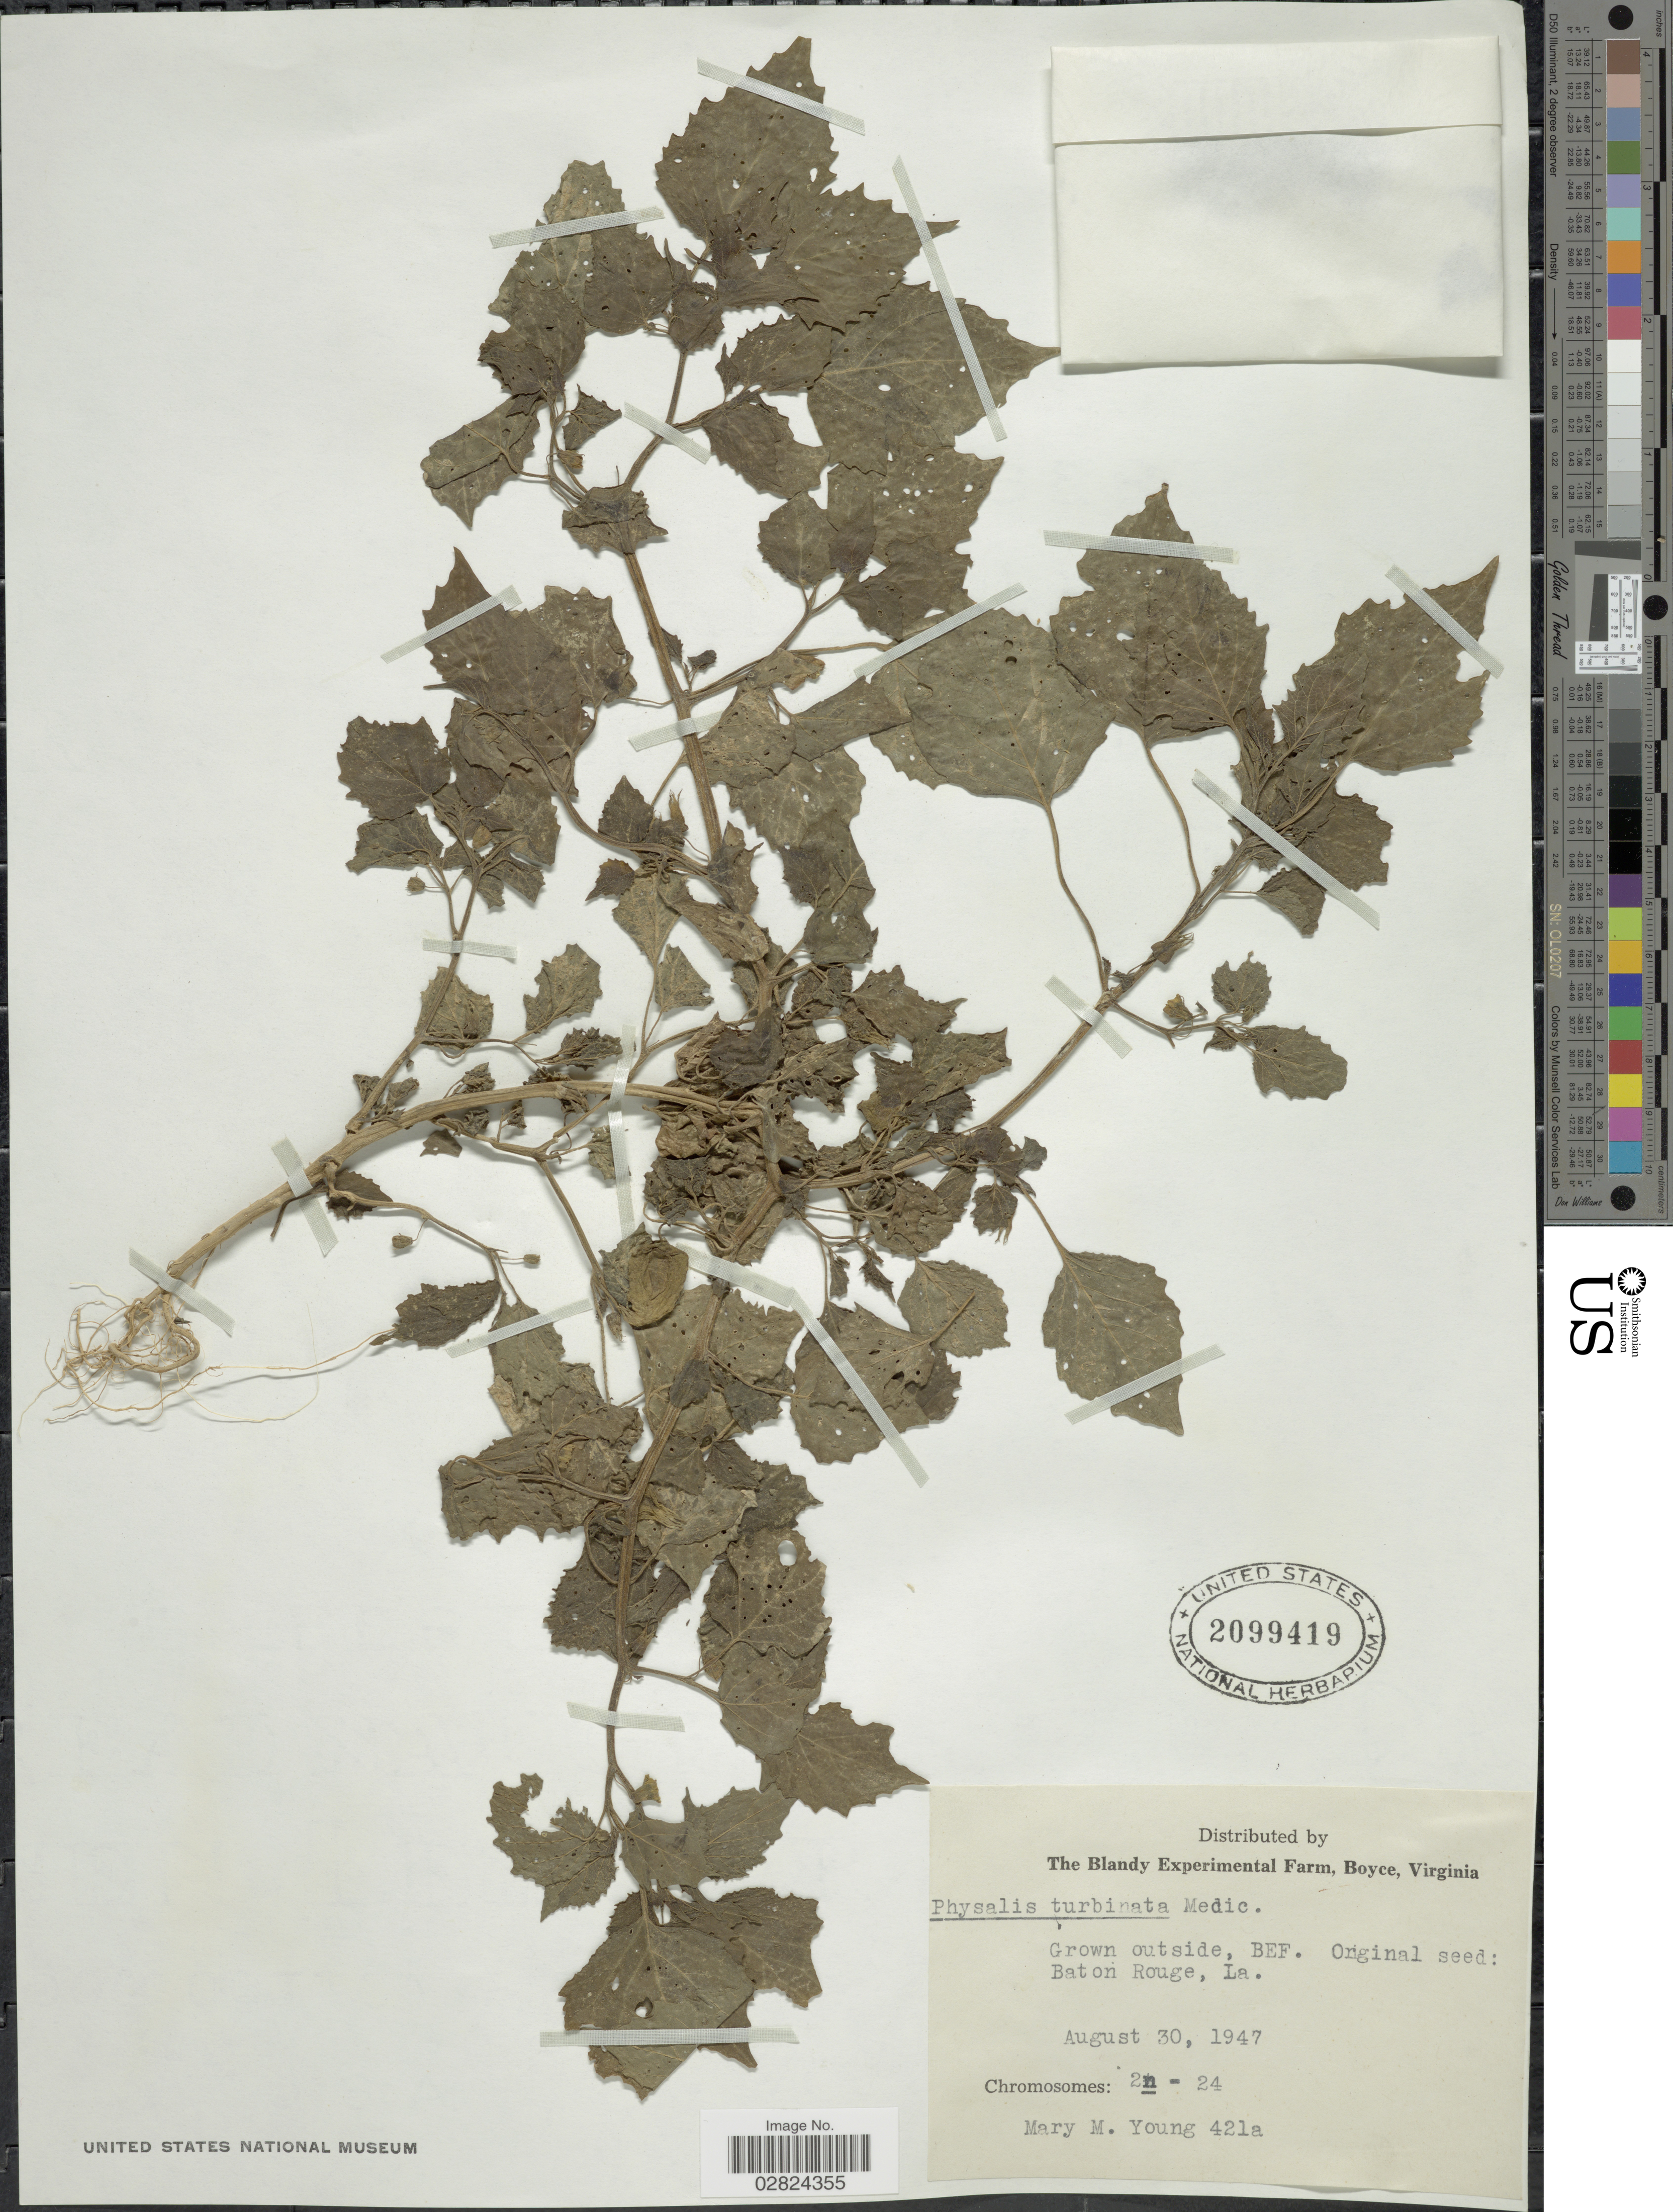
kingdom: Plantae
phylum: Tracheophyta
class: Magnoliopsida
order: Solanales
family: Solanaceae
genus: Physalis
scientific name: Physalis turbinata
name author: Medik.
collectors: M. Young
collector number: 421a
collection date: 1947-08-30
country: United States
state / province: Virginia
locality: The Blandy Experimental Farm, Boyce, outside, BEF.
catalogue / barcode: US 2099419